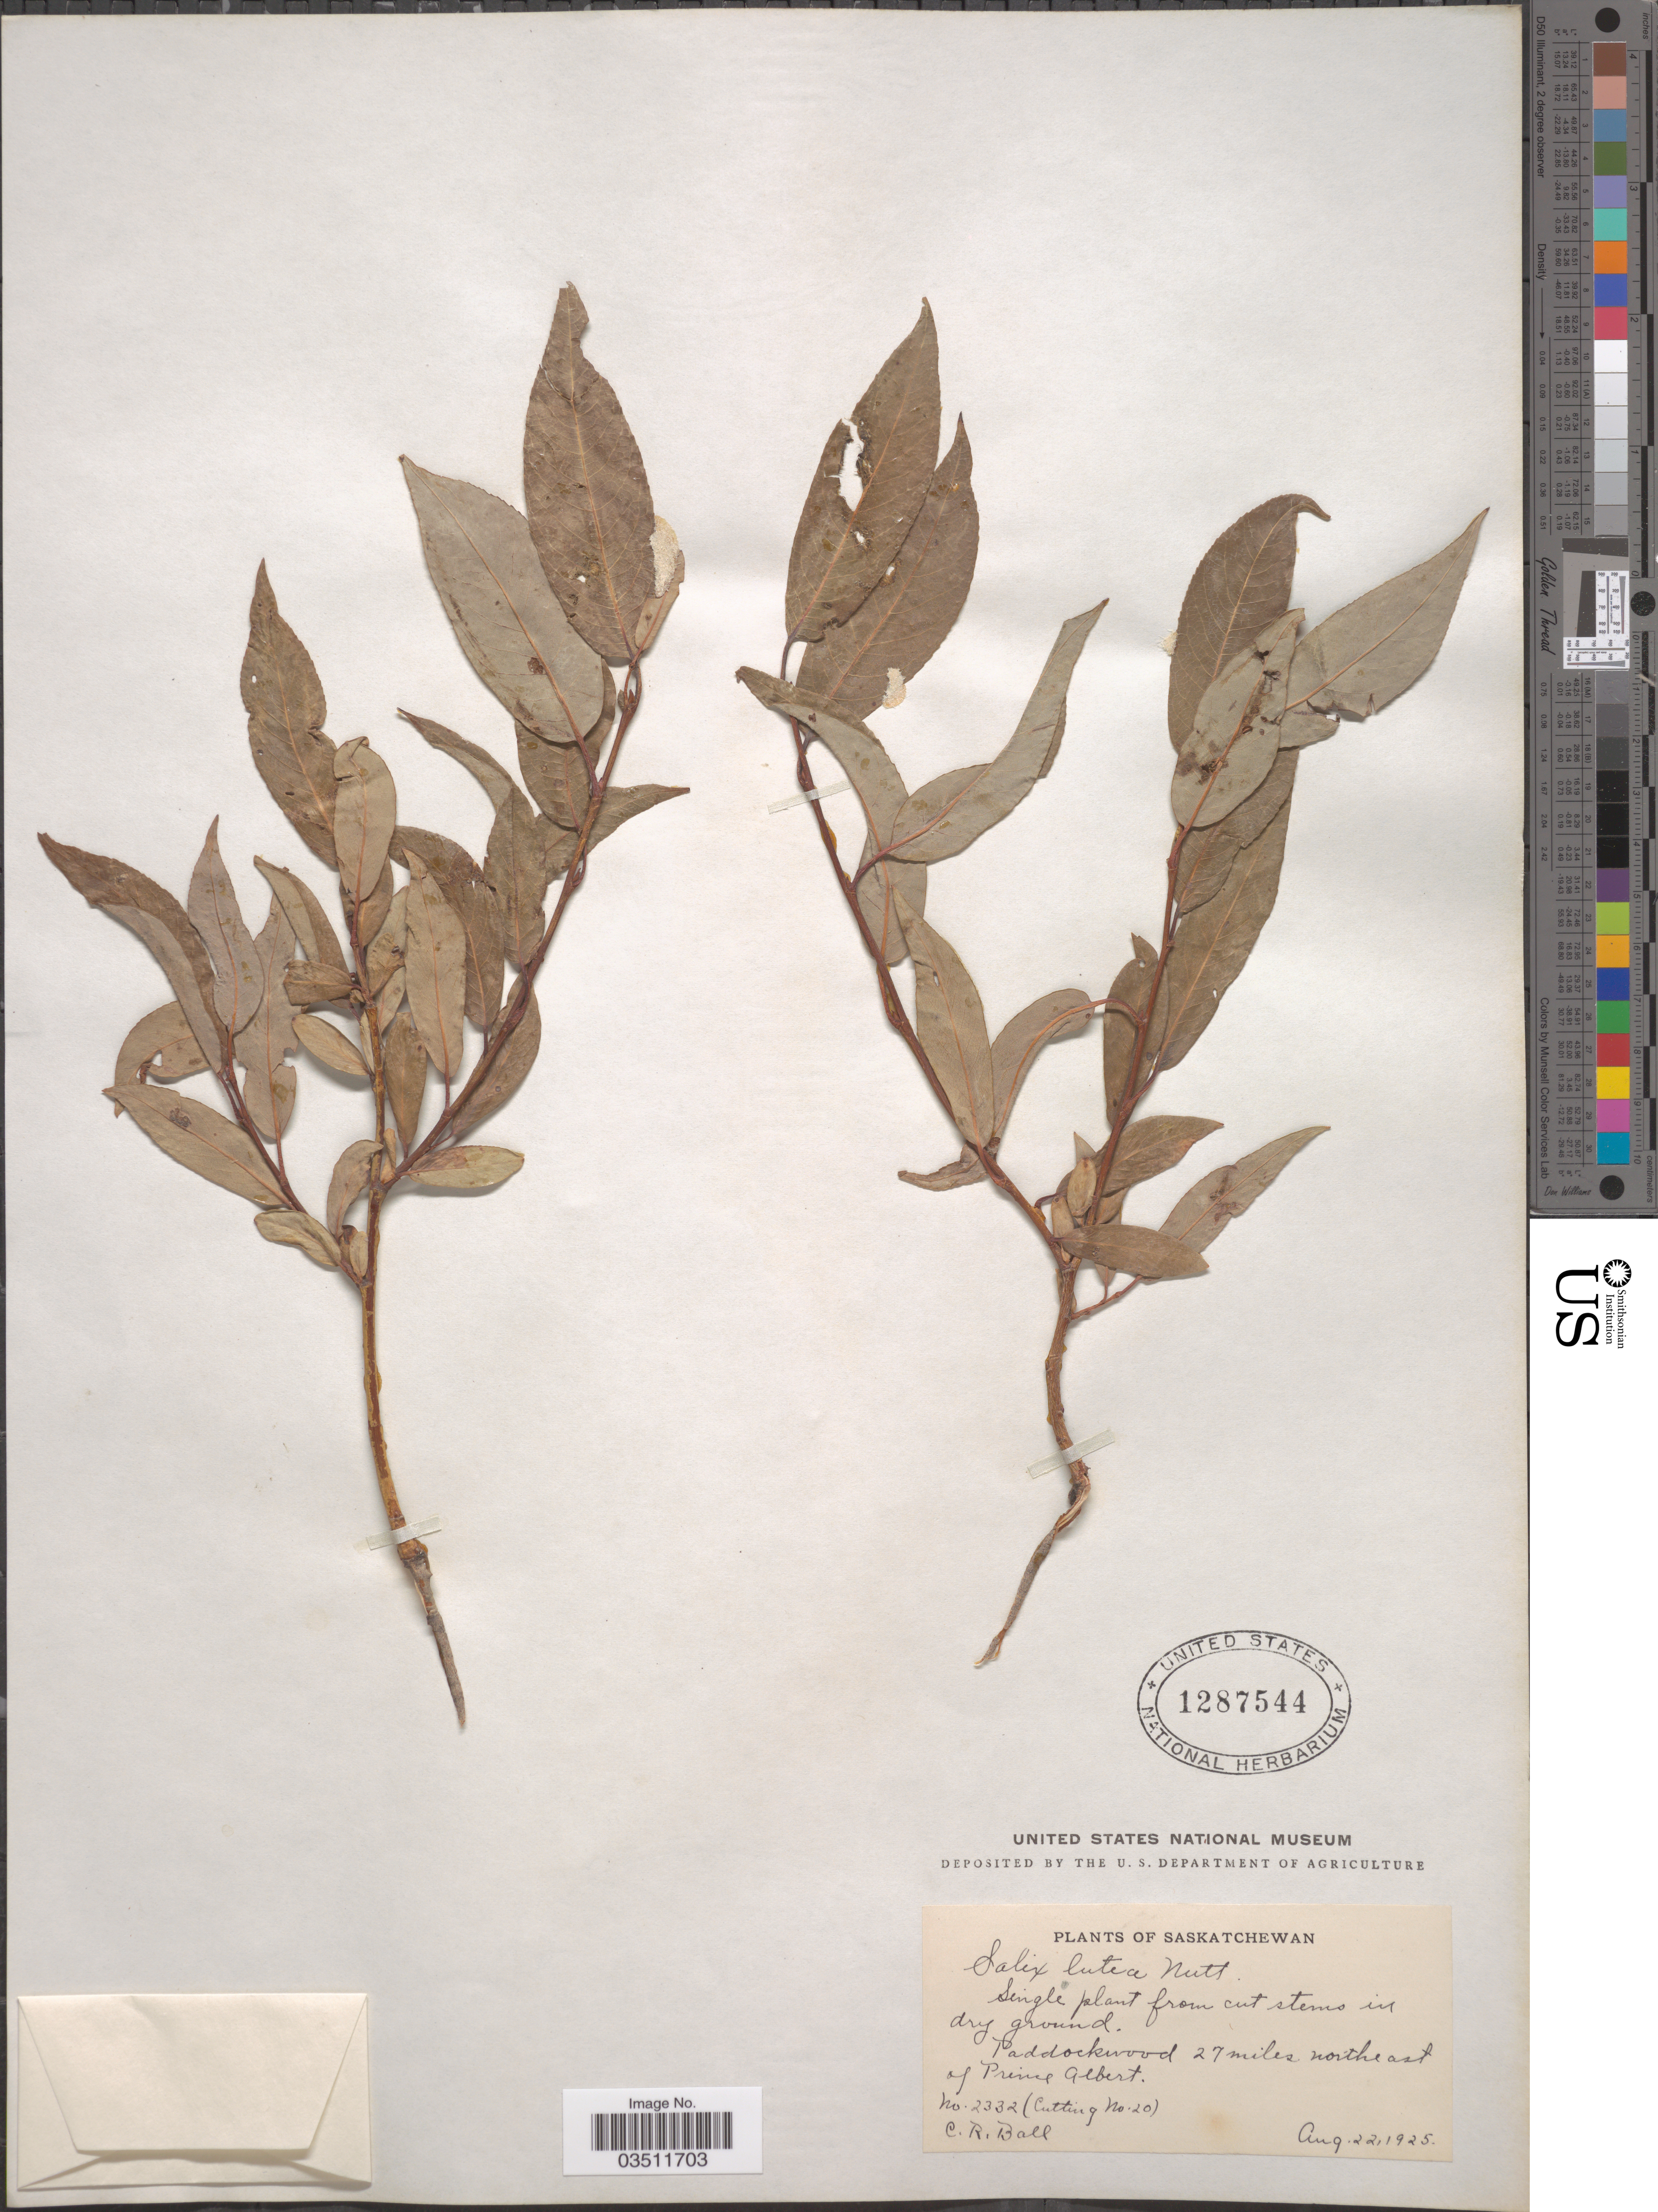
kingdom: Plantae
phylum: Tracheophyta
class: Magnoliopsida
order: Malpighiales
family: Salicaceae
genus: Salix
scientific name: Salix lutea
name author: Nutt.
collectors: C. R. Ball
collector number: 2332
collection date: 1925-08-22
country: Canada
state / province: Saskatchewan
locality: Paddockwood 27 miles northeast of Prince Albert.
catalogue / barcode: US 1287544